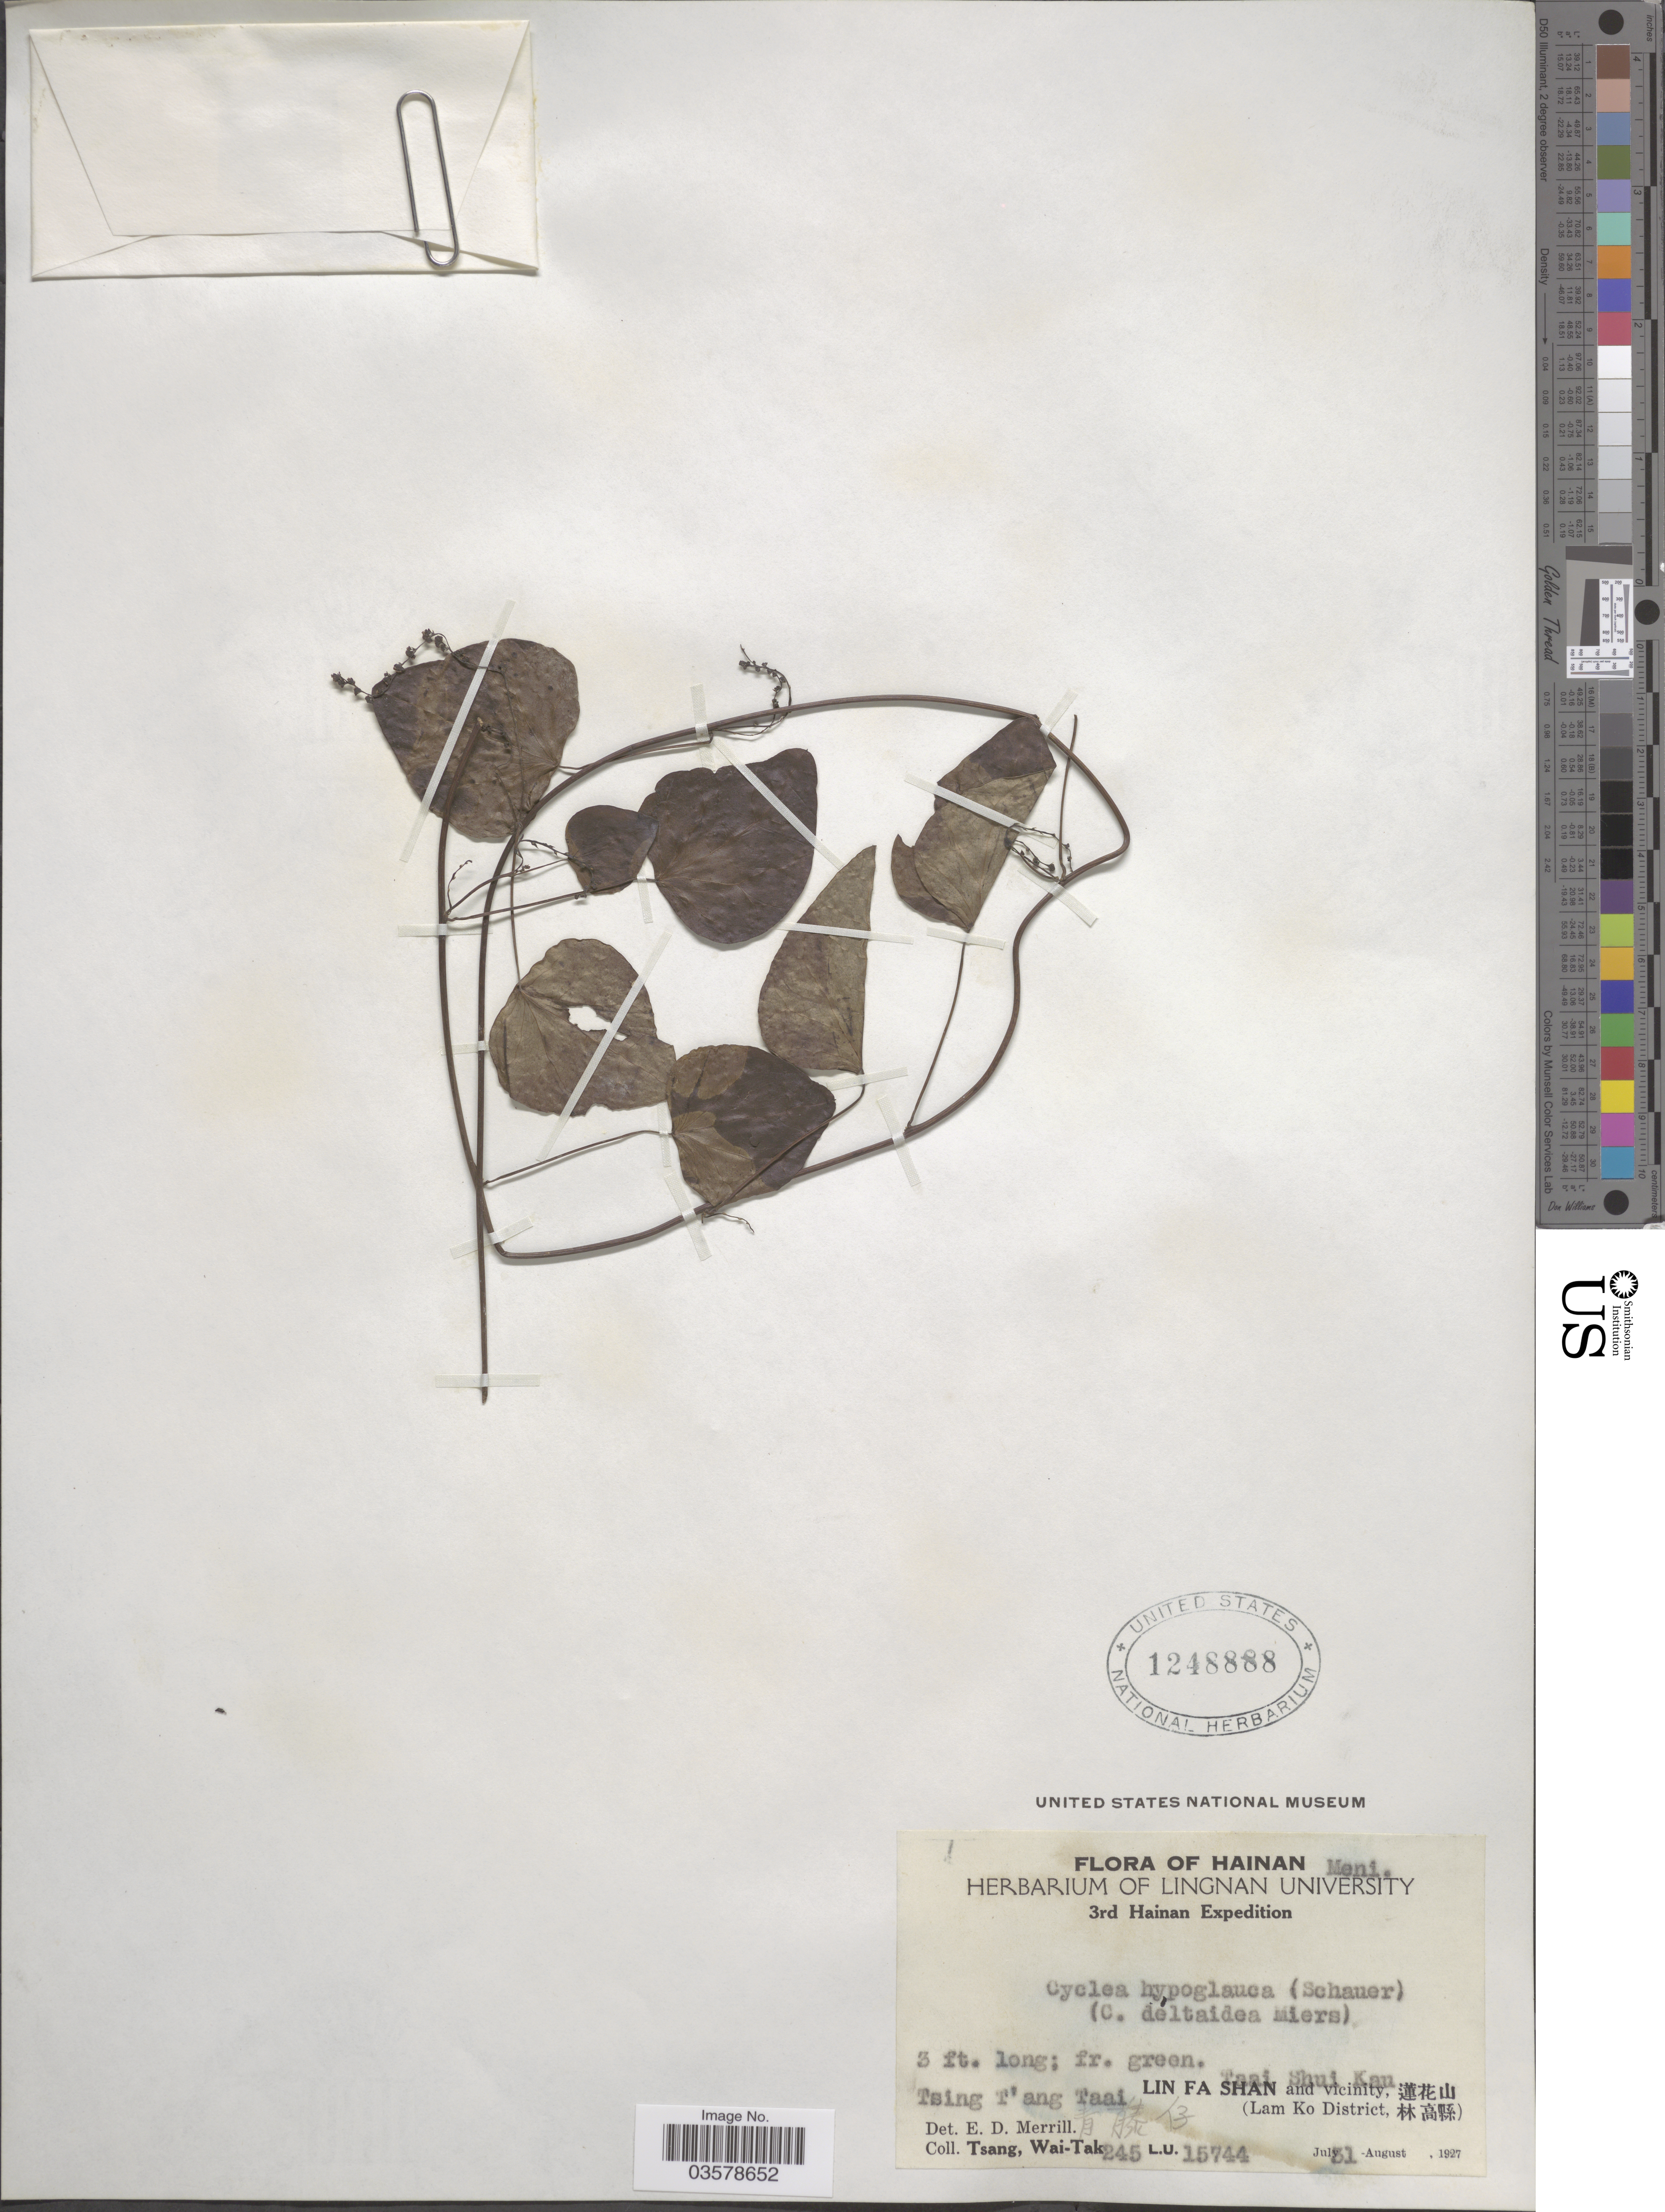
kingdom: Plantae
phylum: Tracheophyta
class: Magnoliopsida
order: Ranunculales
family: Menispermaceae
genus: Cyclea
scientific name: Cyclea hypoglauca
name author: (Schauer) Diels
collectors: W. T. Tsang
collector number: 245L.U.15744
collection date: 1927-07-31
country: China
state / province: Hainan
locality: Tsing T'ang Taai X. Taai Shui Kau. Lin Fa Shan and vicinity, X. (Lam Ko District, X).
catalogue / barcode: US 1248888